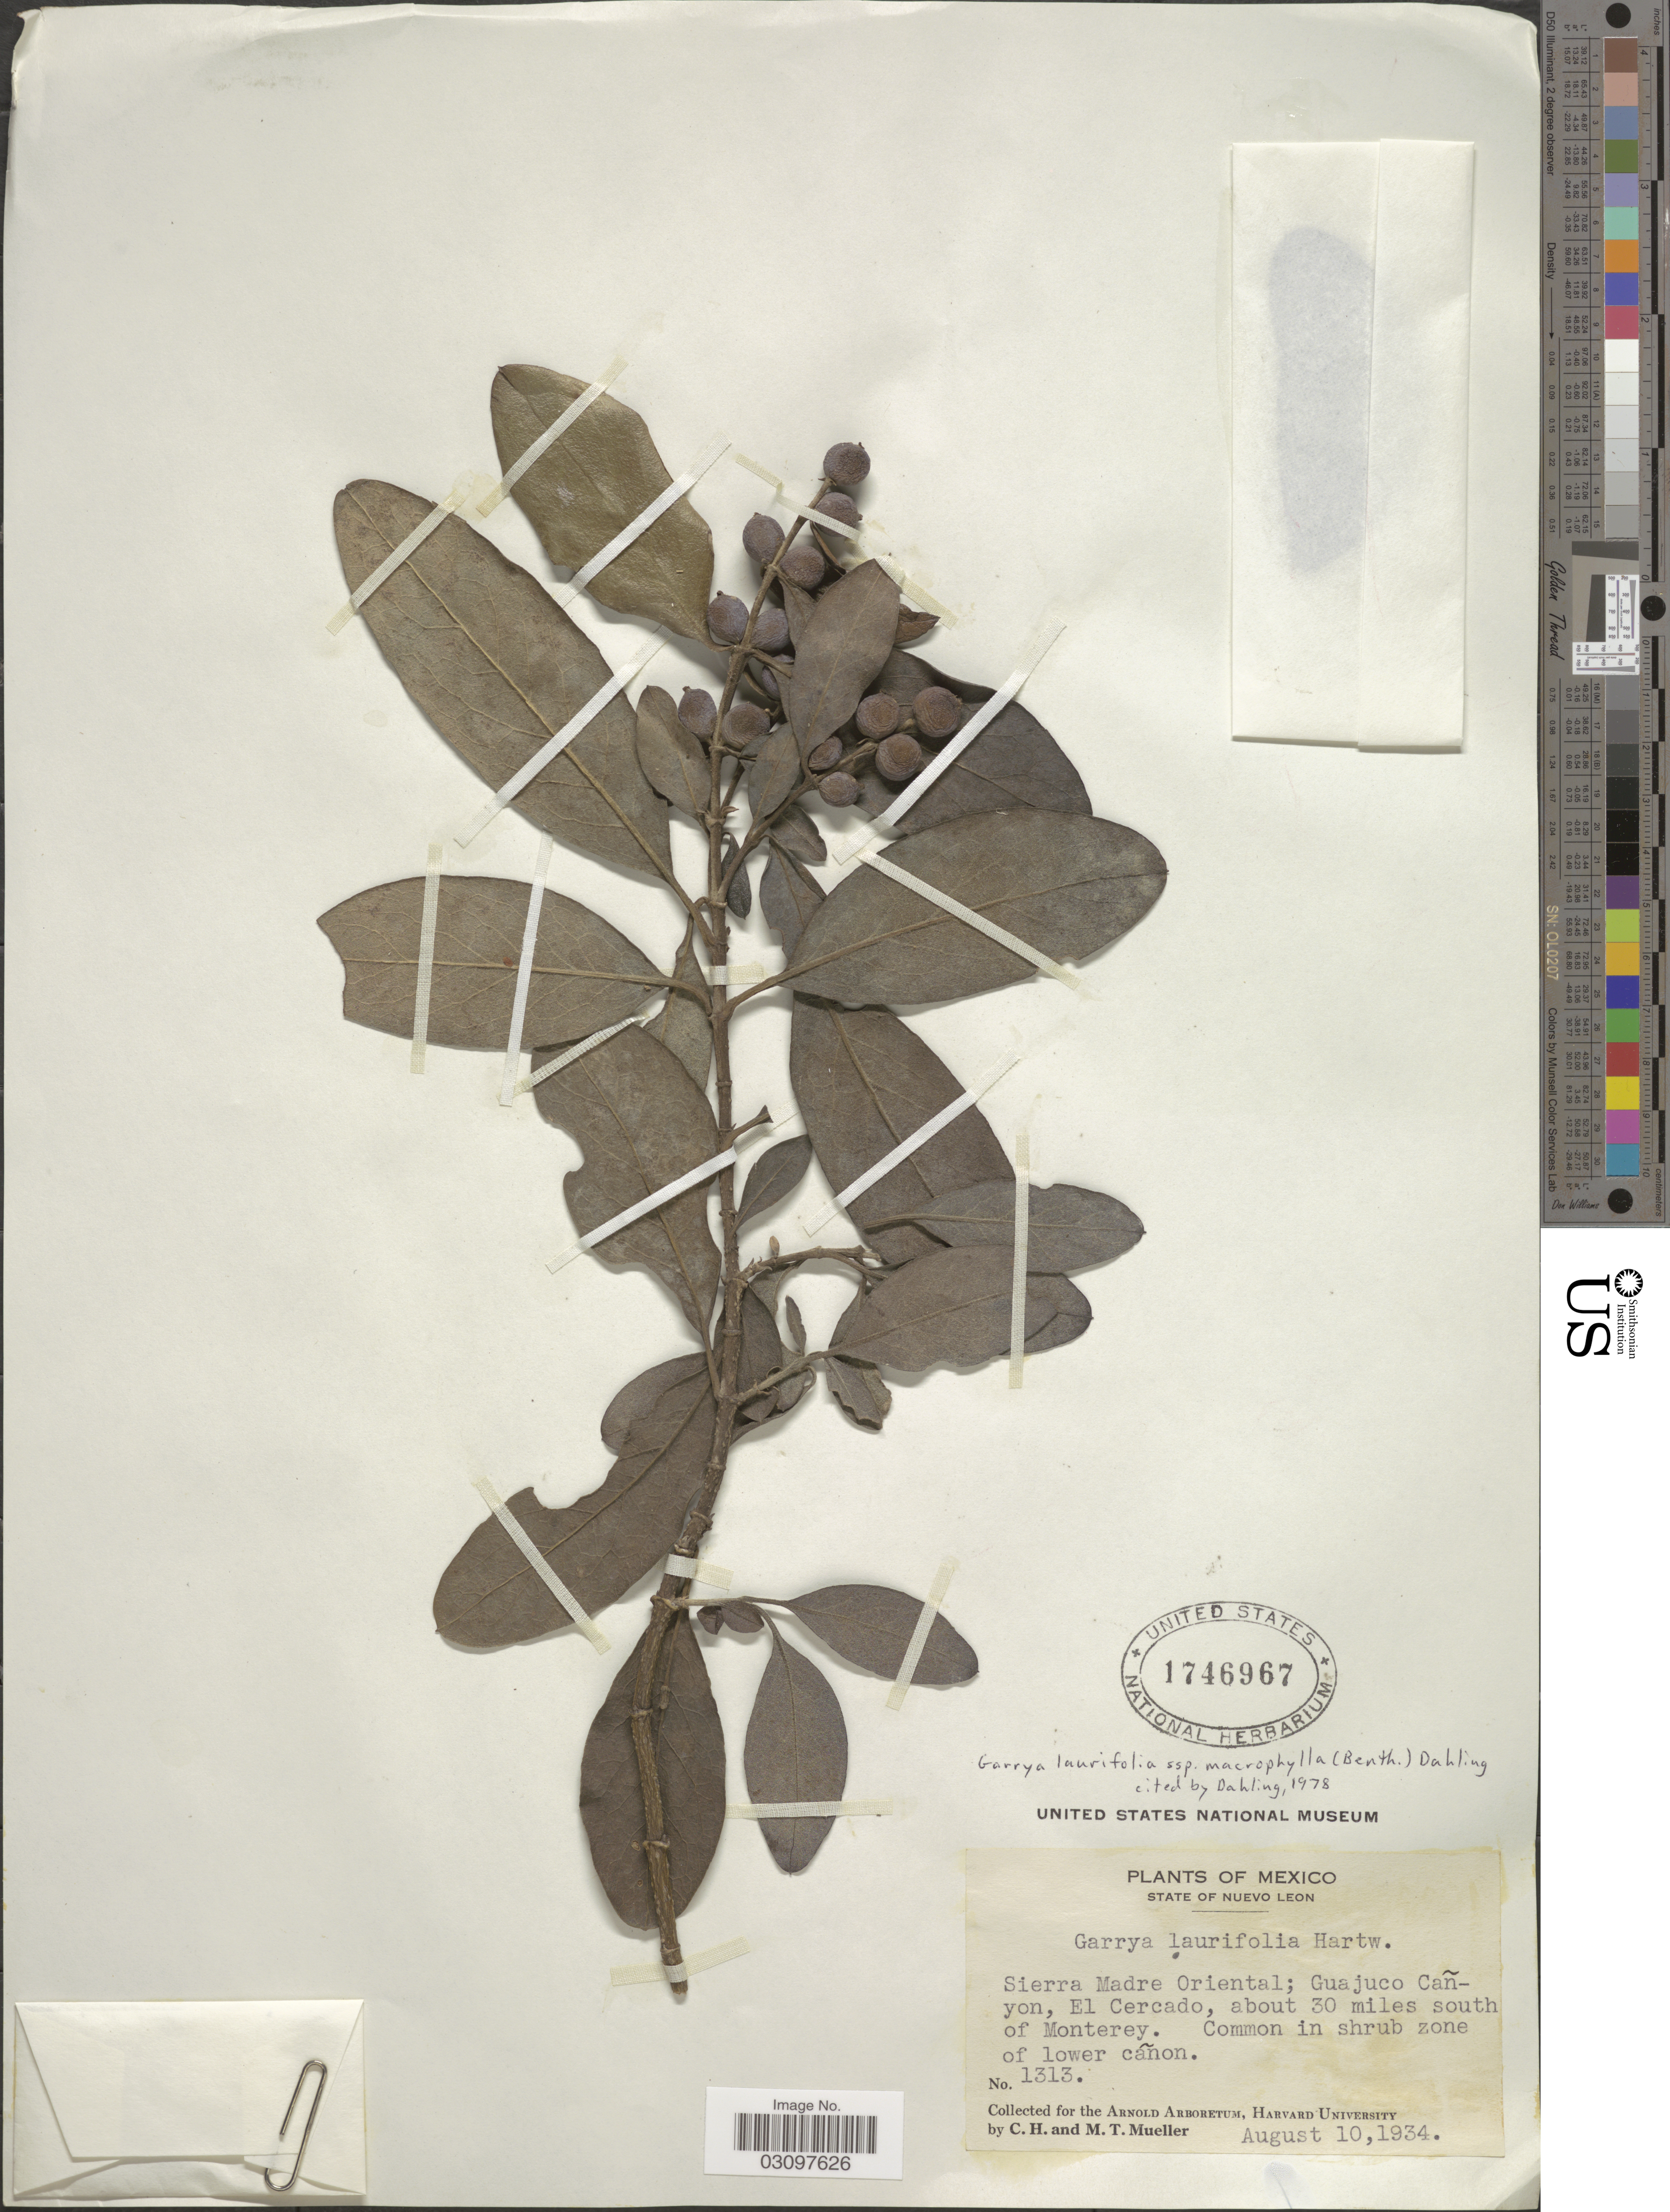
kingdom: Plantae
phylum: Tracheophyta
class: Magnoliopsida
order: Garryales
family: Garryaceae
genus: Garrya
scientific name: Garrya laurifolia subsp. macrophylla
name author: (Benth.) Dahling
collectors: C. H. Mueller & M. Mueller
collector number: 1313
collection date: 1934-08-10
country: Mexico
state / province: Nuevo León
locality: Sierra Madre Oriental; Guajuco Cañyon, El Cercado, about 30 miles south of Monterey.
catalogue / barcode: US 1746967